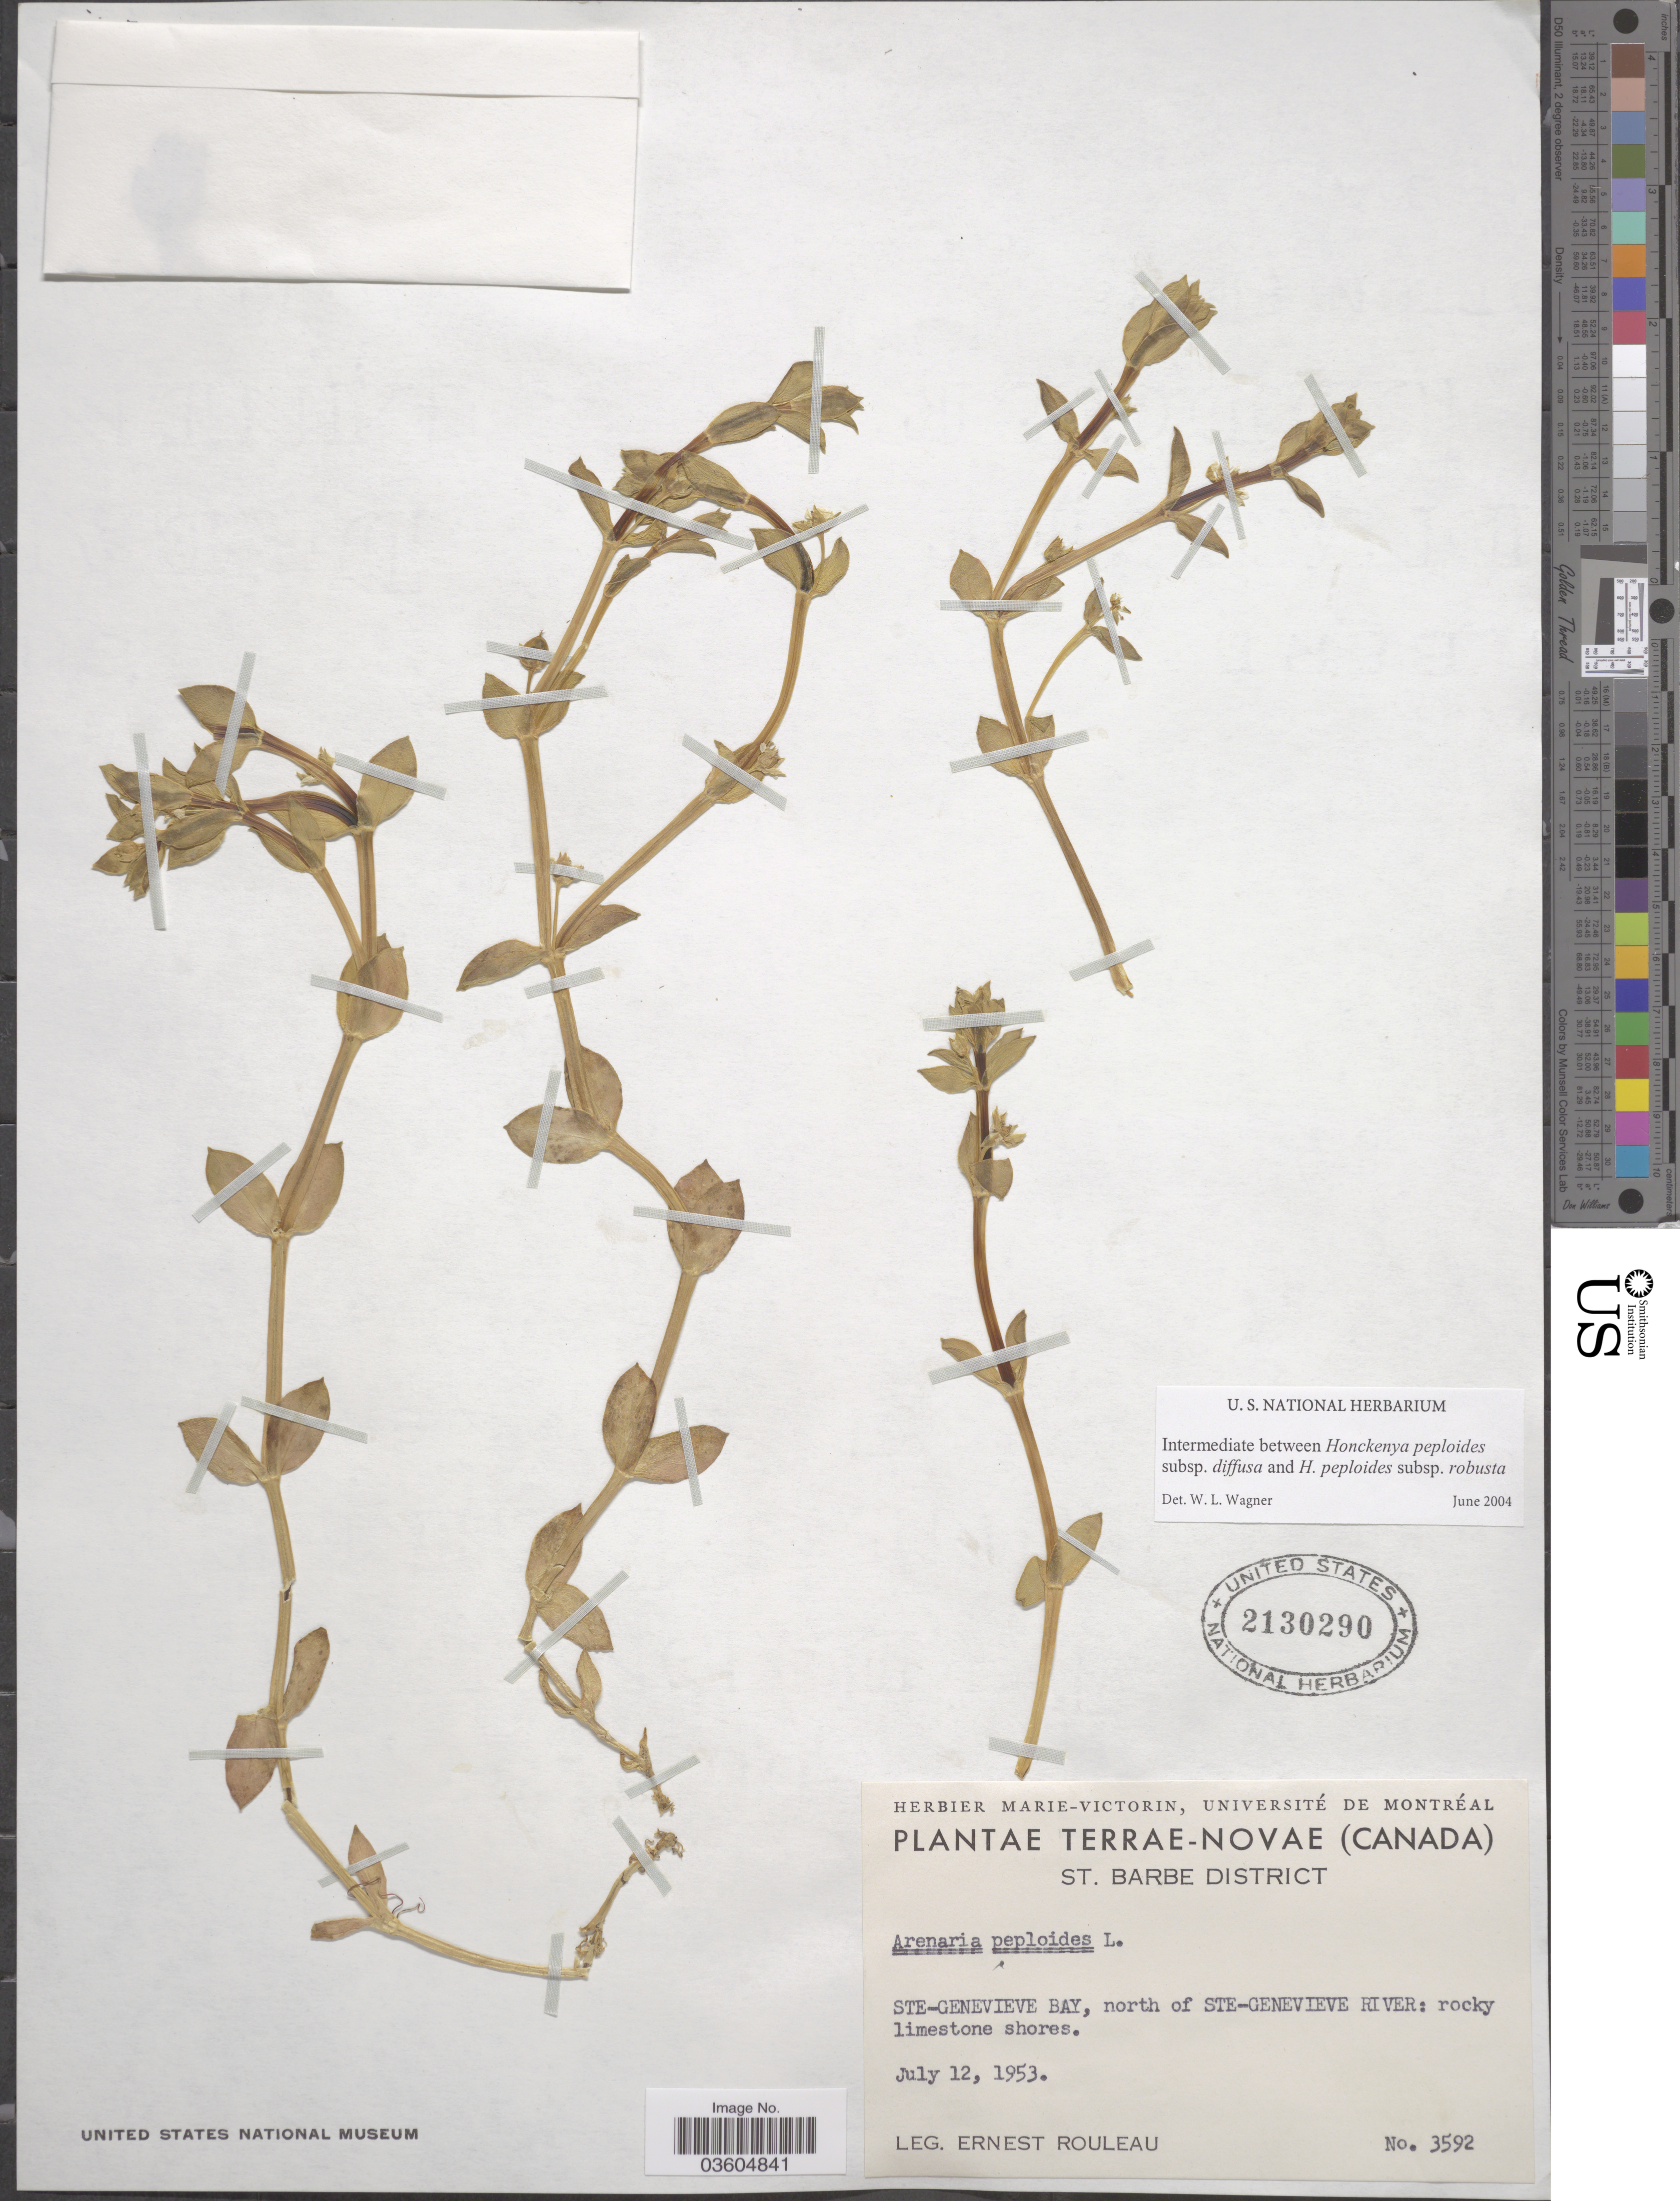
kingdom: Plantae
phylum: Tracheophyta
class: Magnoliopsida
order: Caryophyllales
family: Caryophyllaceae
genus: Honckenya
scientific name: Honckenya peploides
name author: (L.) Ehrh.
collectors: J. Rouleau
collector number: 3592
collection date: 1953-07-12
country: Canada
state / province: Newfoundland and Labrador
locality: Terrae-Novae. St. Barbe District. Ste-Genevieve Bay, north of Ste-Genevieve River.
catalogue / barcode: US 2130290